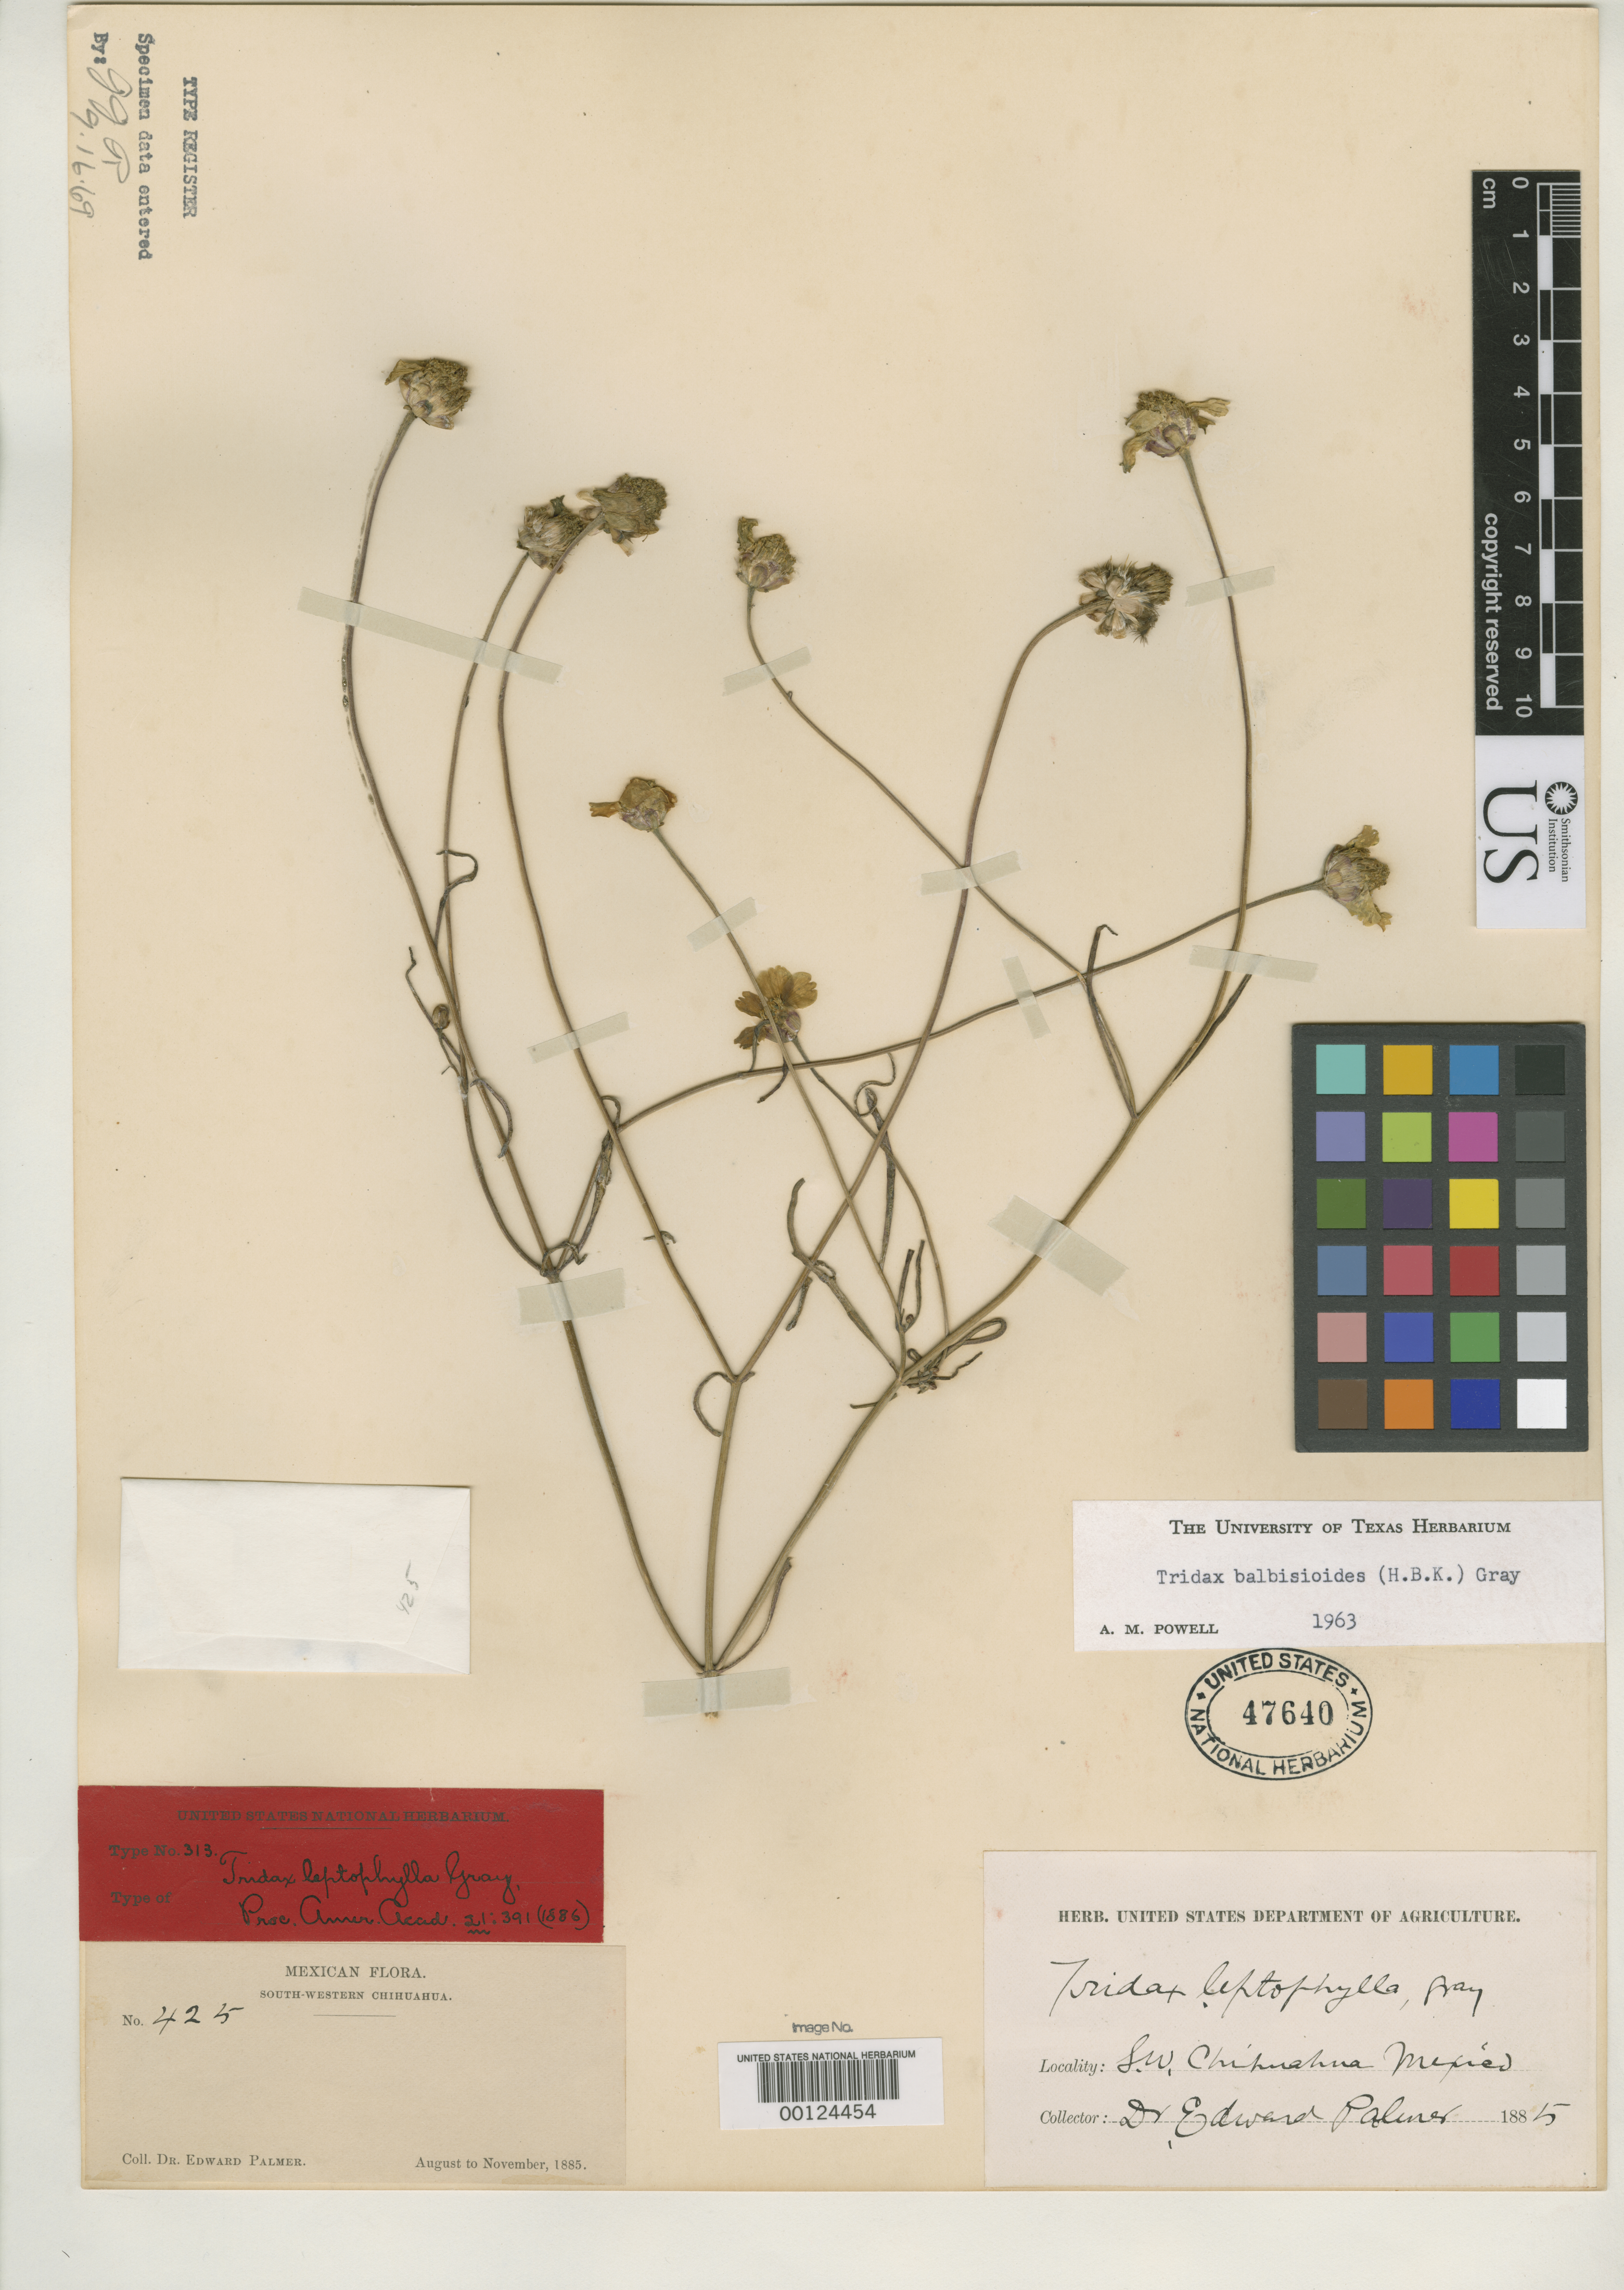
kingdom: Plantae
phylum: Tracheophyta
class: Magnoliopsida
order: Asterales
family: Asteraceae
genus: Tridax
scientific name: Tridax leptophylla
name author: A. Gray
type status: Isotype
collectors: E. Palmer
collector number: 425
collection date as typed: Aug 1885 to -- Nov 1885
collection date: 1885-08/1885-11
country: Mexico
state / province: Chihuahua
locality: Sandbars of river near Batopilas.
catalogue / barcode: US 47640